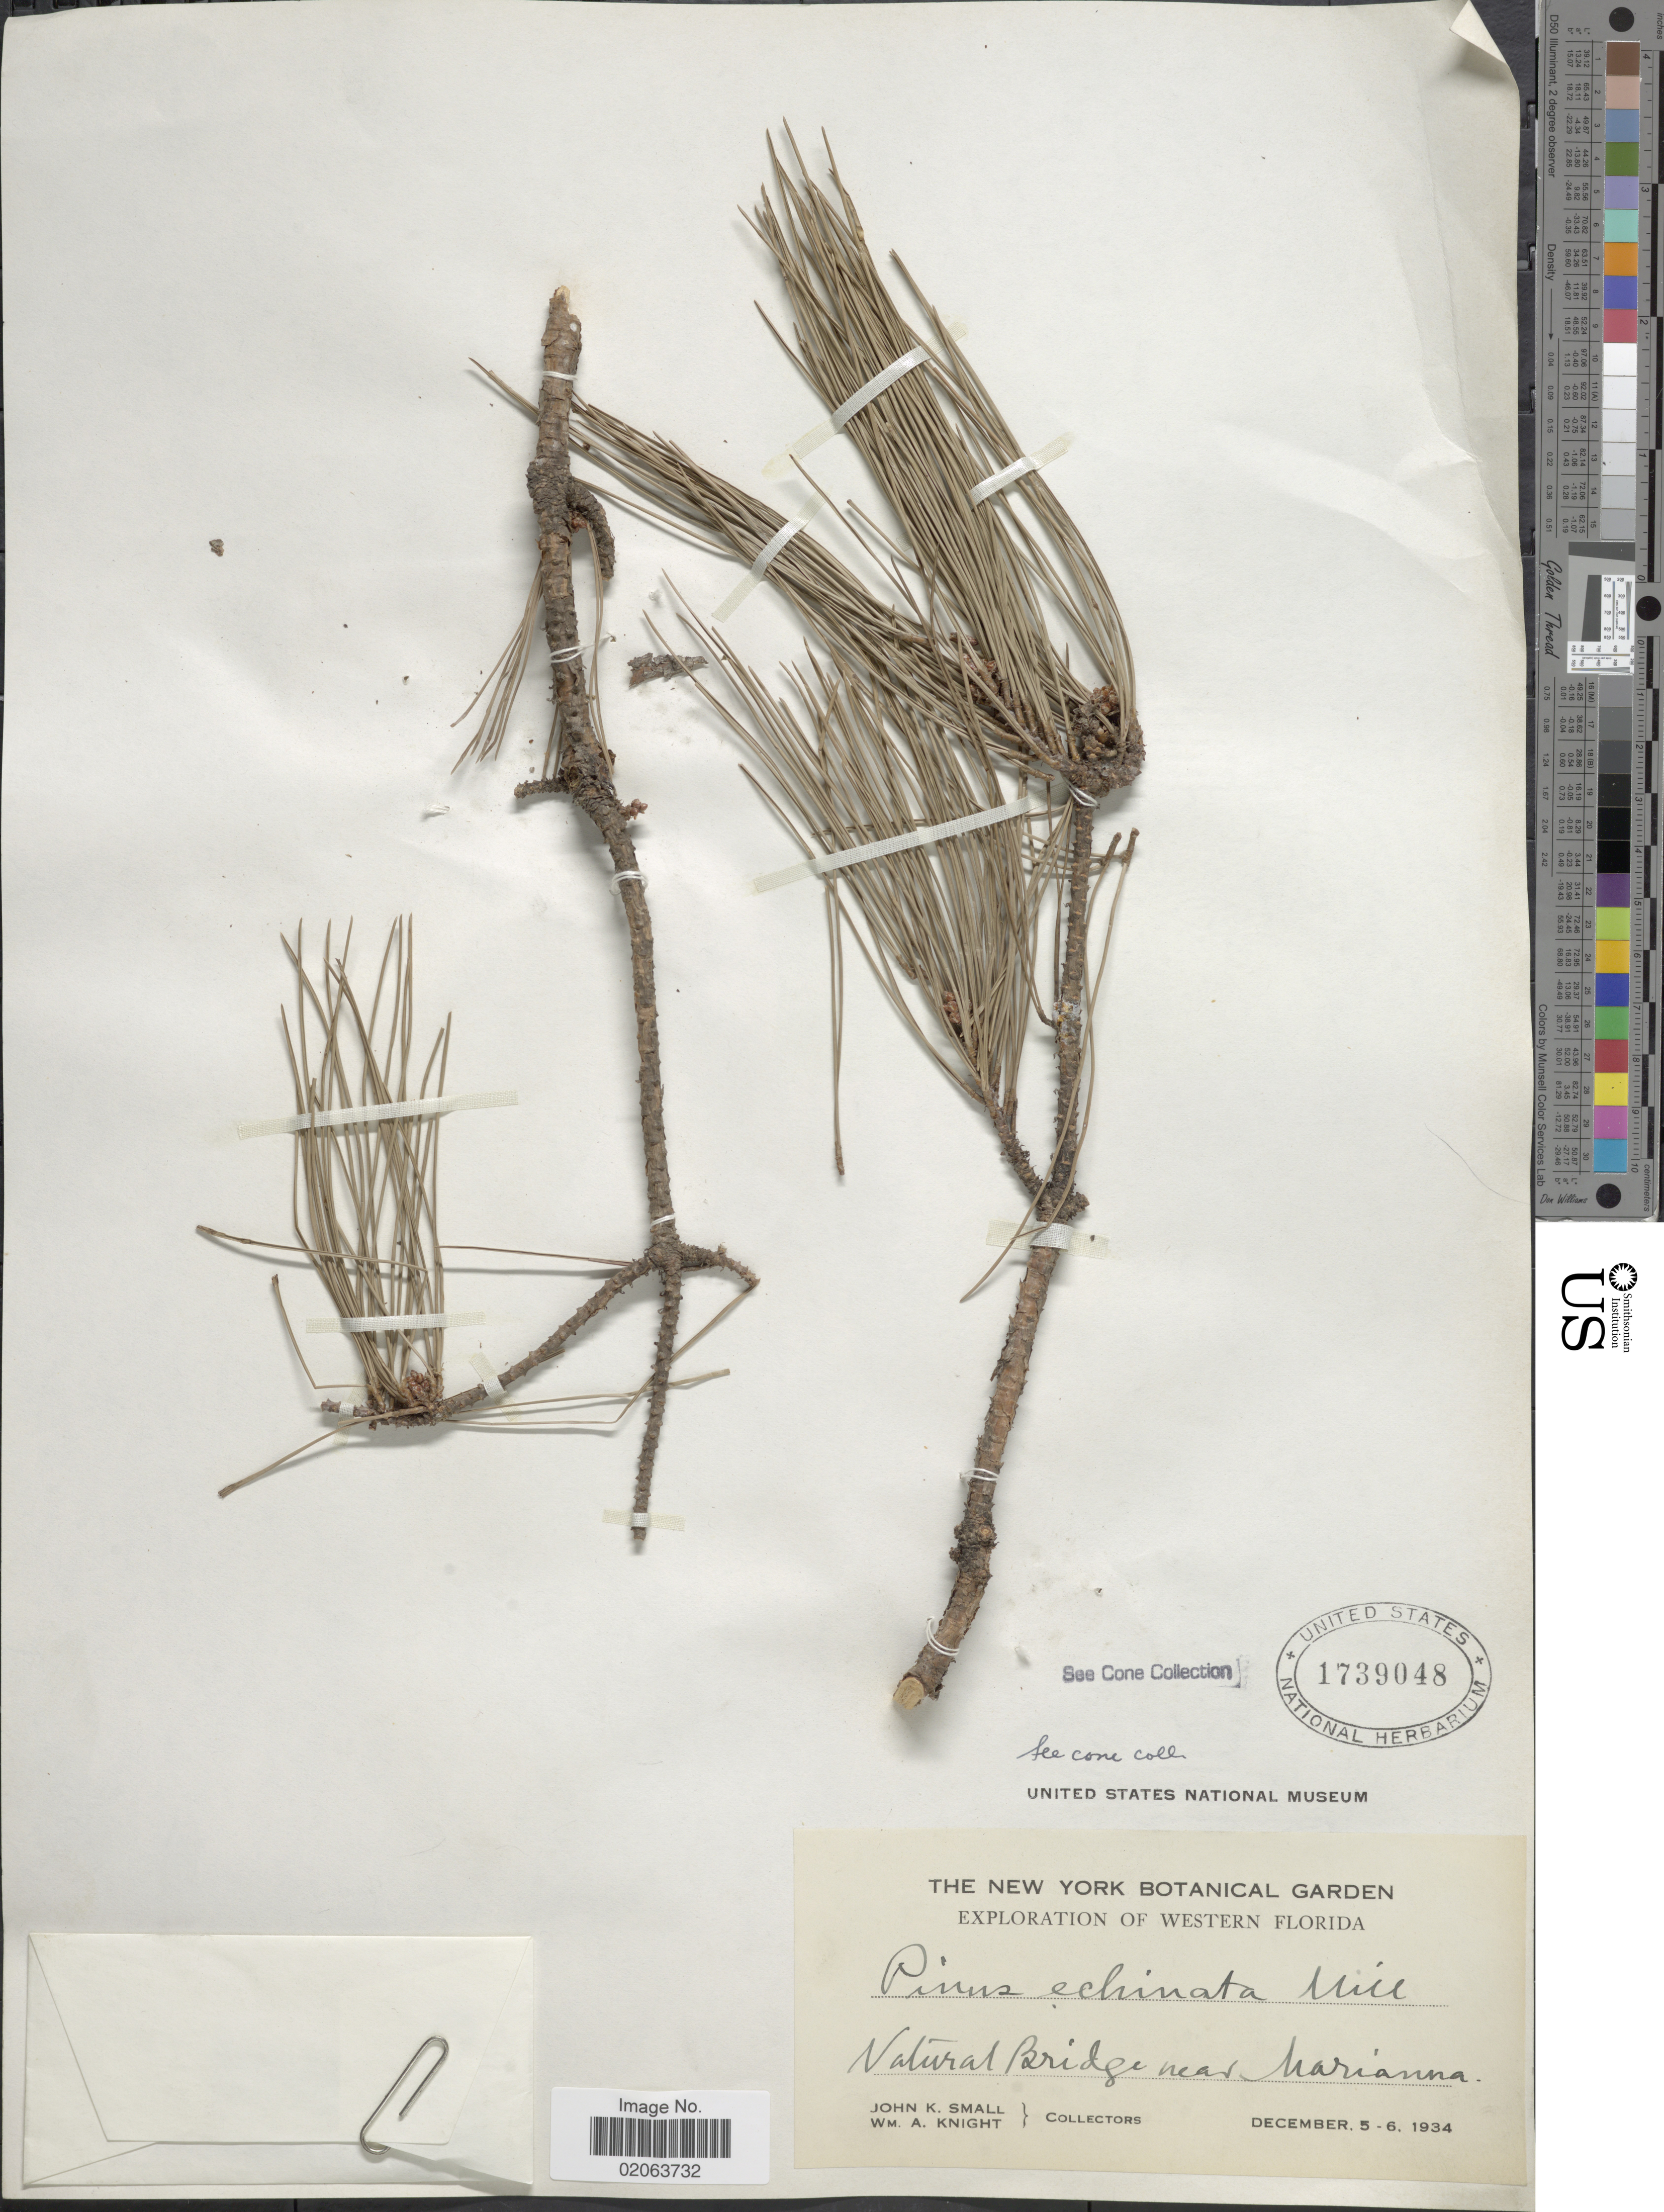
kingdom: Plantae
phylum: Tracheophyta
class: Pinopsida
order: Pinales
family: Pinaceae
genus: Pinus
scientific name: Pinus echinata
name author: Mill.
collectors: J. K. Small & W. Knight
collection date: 1934-12-05/1934-12-06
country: United States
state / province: Florida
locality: Western Florida. Natural Bridge near Marianna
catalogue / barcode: US 1739048